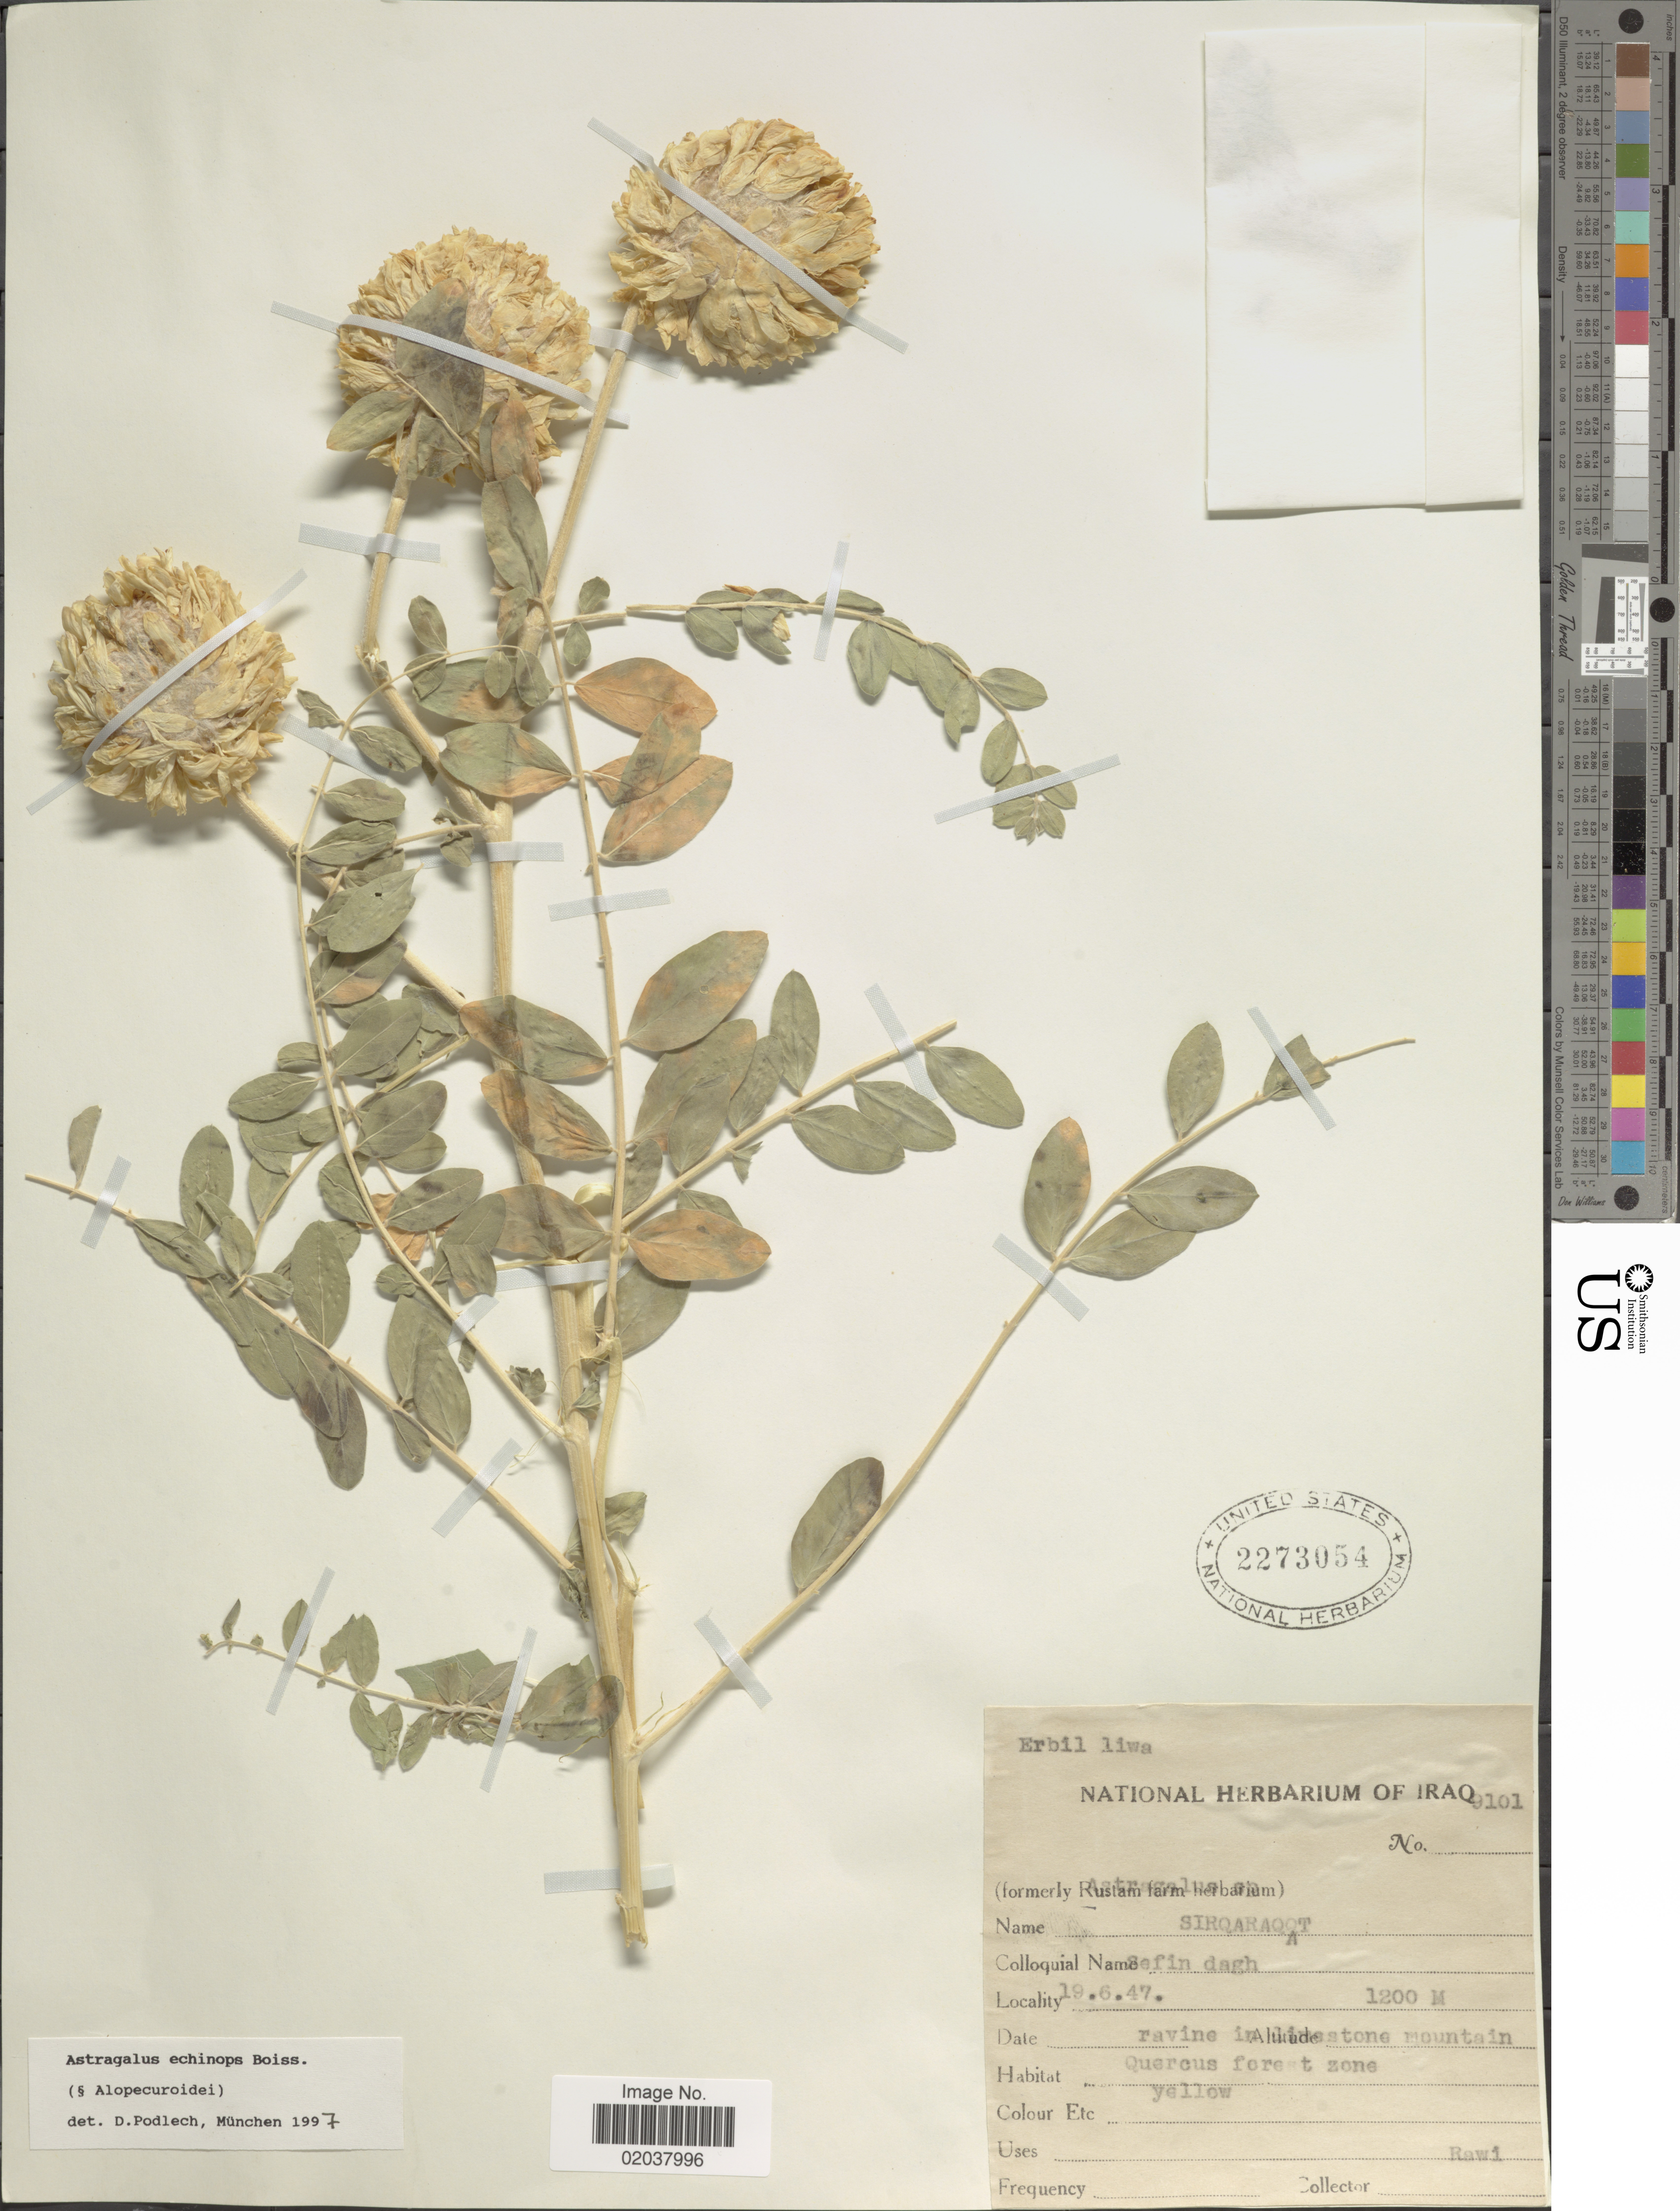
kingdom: Plantae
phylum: Tracheophyta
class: Magnoliopsida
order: Fabales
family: Fabaceae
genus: Astragalus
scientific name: Astragalus echinops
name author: Boiss. ex Aucher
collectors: -. Rawi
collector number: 9101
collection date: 1947-06-19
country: Iraq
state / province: Arbil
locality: Sefin Dagh, Erbil Liwa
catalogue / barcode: US 2273054